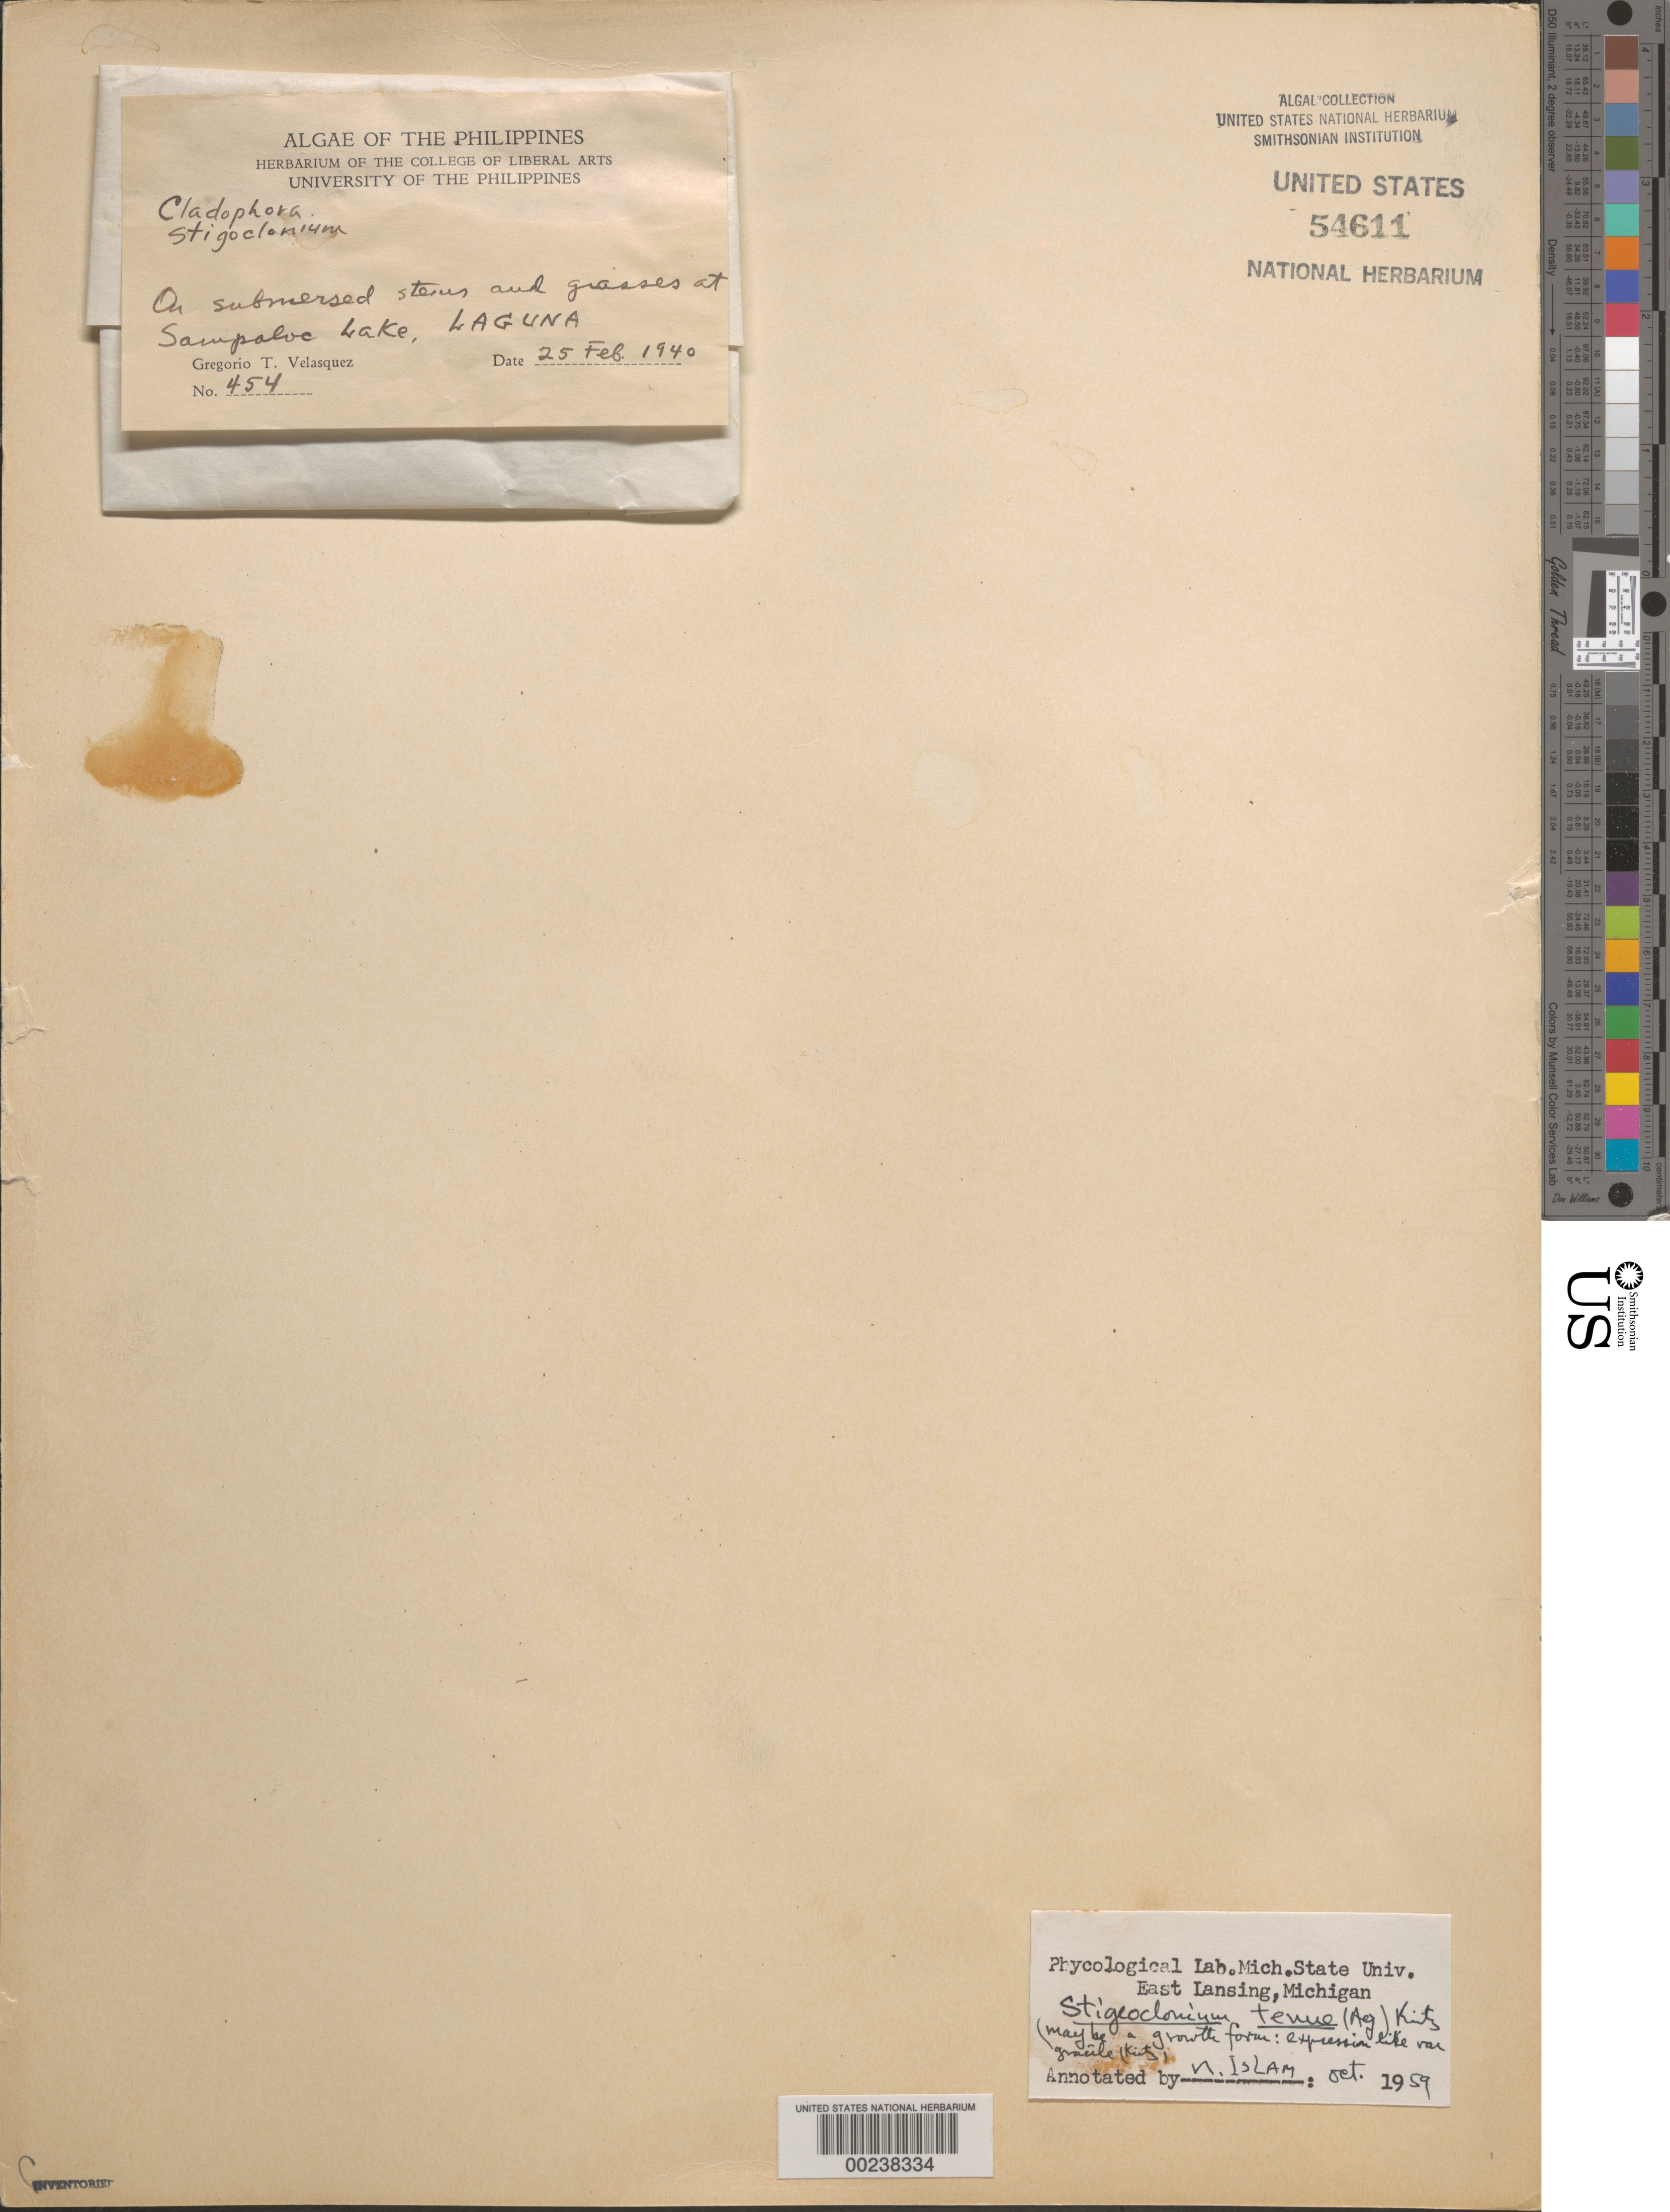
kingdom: Plantae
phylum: Chlorophyta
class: Chlorophyceae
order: Chaetophorales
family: Chaetophoraceae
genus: Stigeoclonium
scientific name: Stigeoclonium tenue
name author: (C. Agardh) Kütz.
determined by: Islam, N.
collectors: G. Velasquez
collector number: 454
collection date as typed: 25 Feb 1940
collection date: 1940-02-25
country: Philippines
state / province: Calabarzon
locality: Sampaloc lake, laguna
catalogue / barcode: US 54611